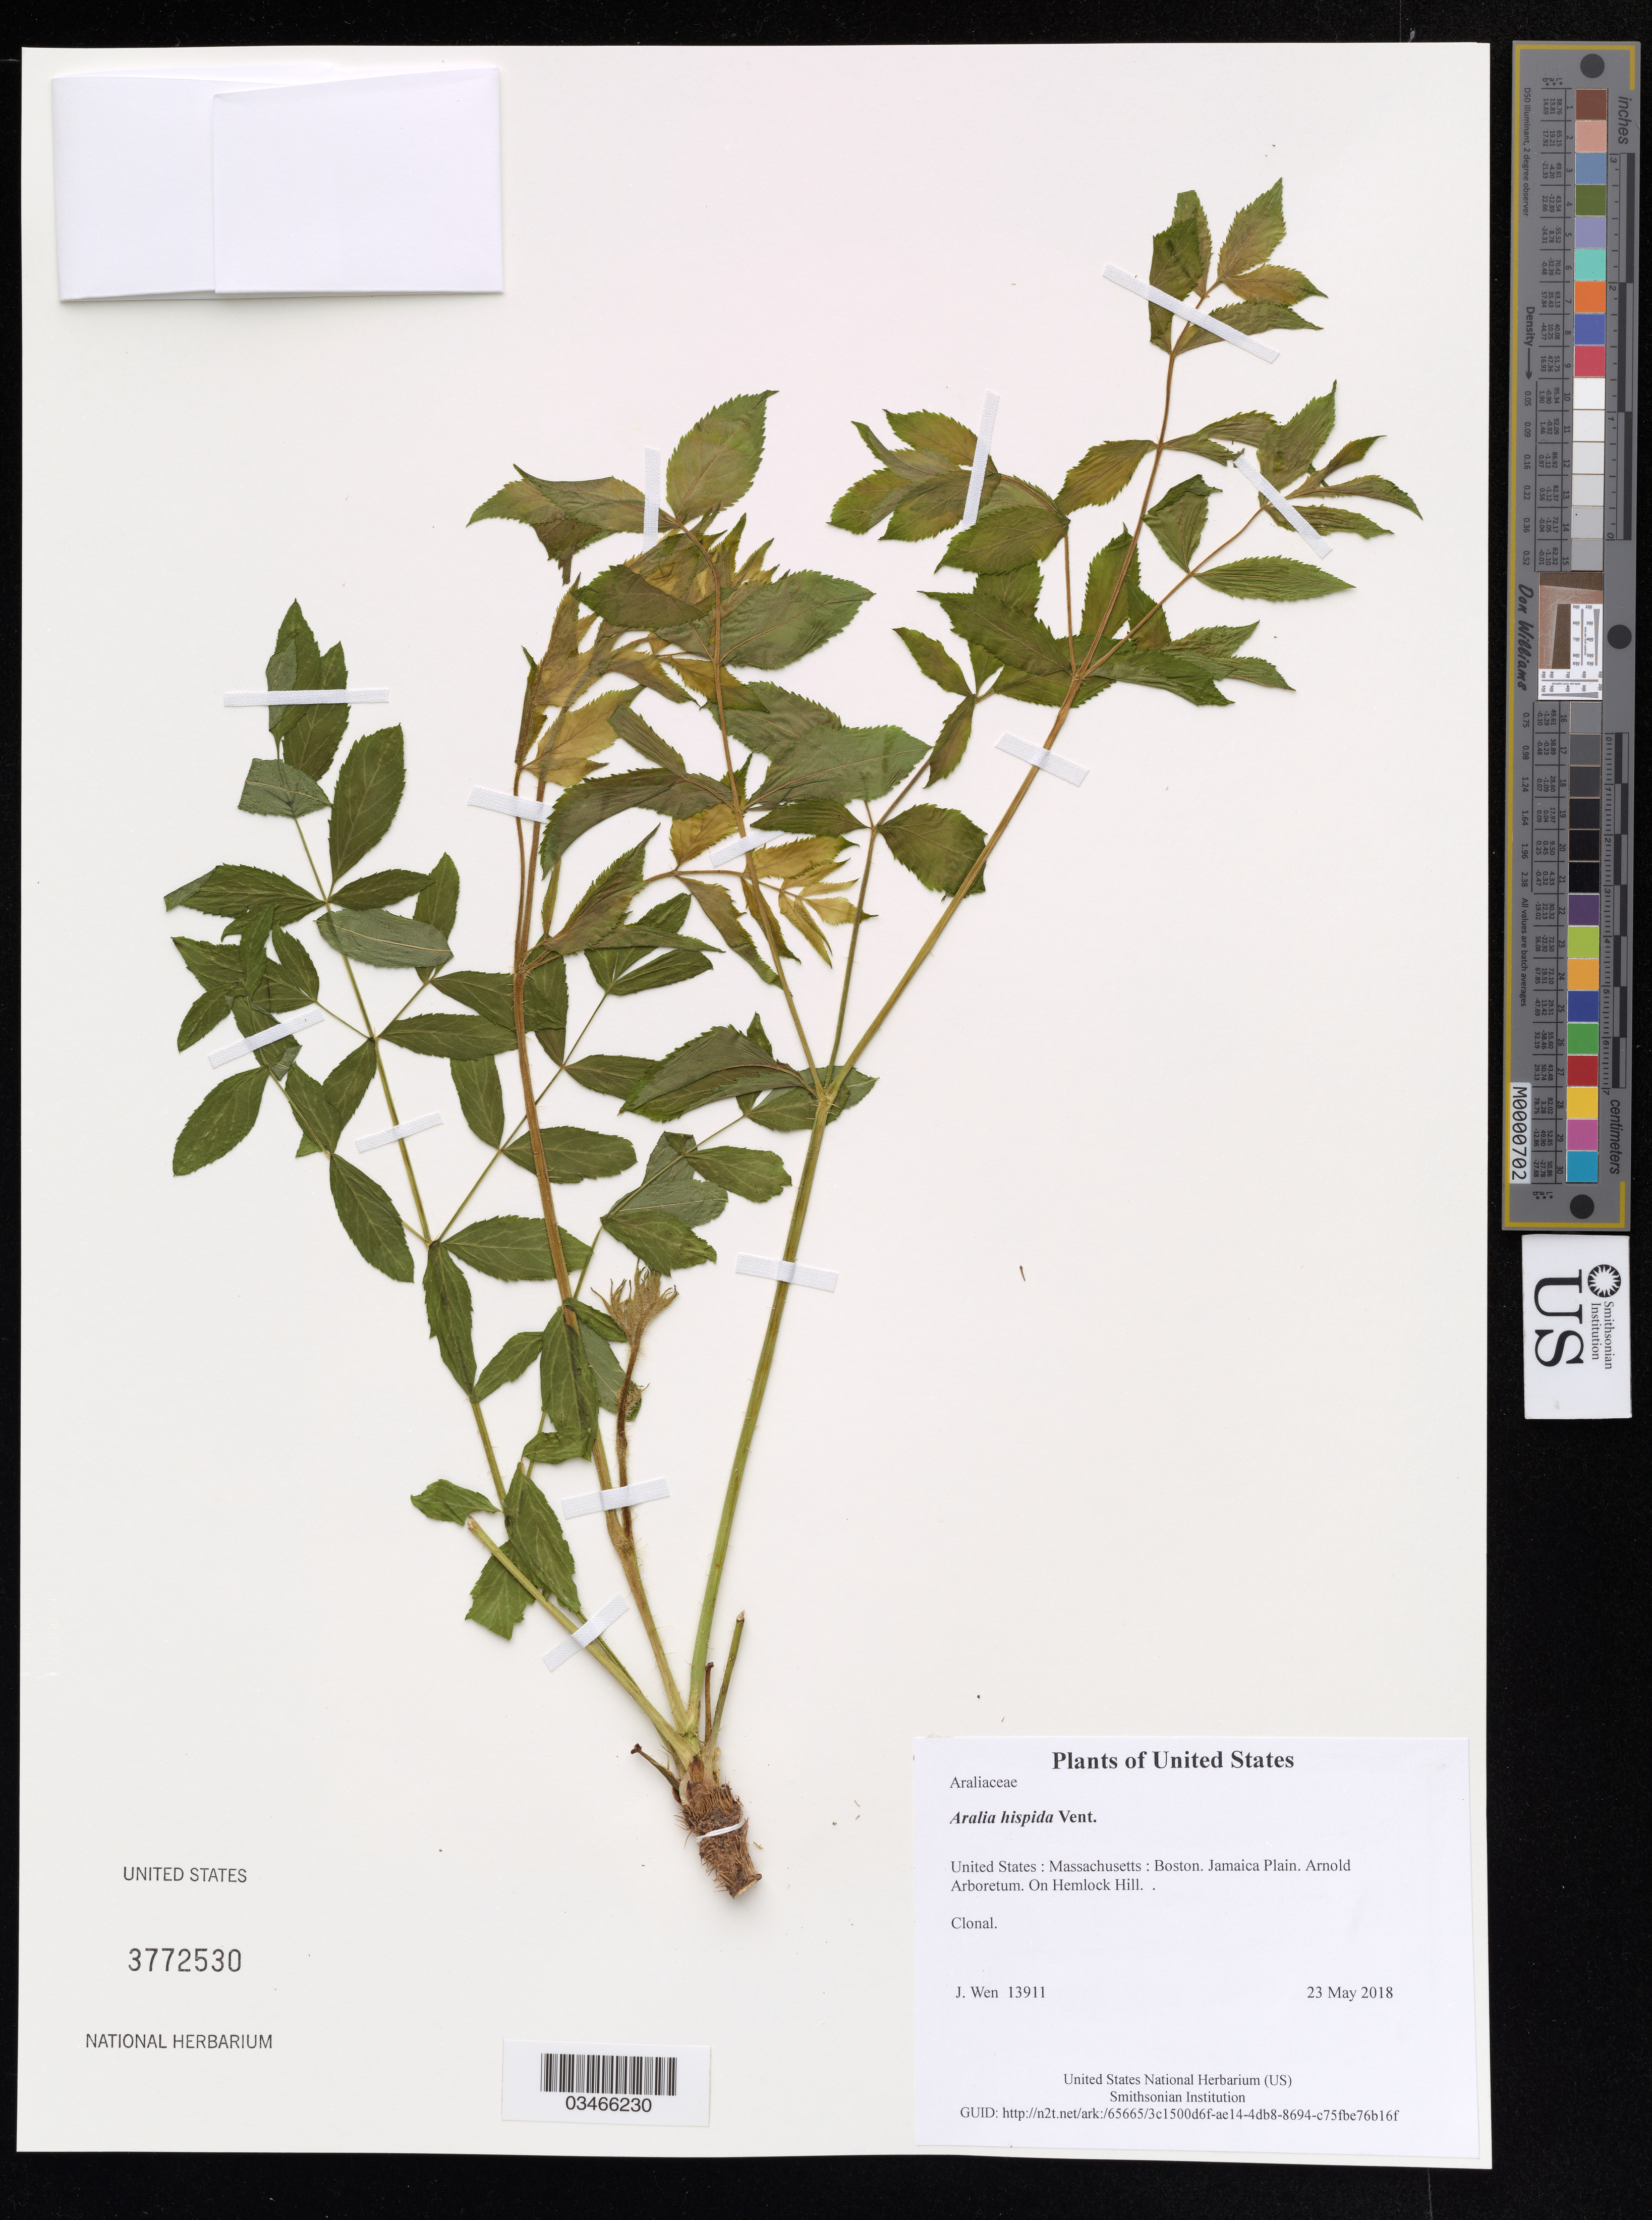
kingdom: Plantae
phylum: Tracheophyta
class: Magnoliopsida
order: Apiales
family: Araliaceae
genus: Aralia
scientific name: Aralia hispida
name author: Vent.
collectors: J. Wen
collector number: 13911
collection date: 2018-05-23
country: United States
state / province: Massachusetts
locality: Boston. Jamaica Plain. Arnold Arboretum. On Hemlock Hill.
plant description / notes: Fruits collected for FDA.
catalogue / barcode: US 3772530